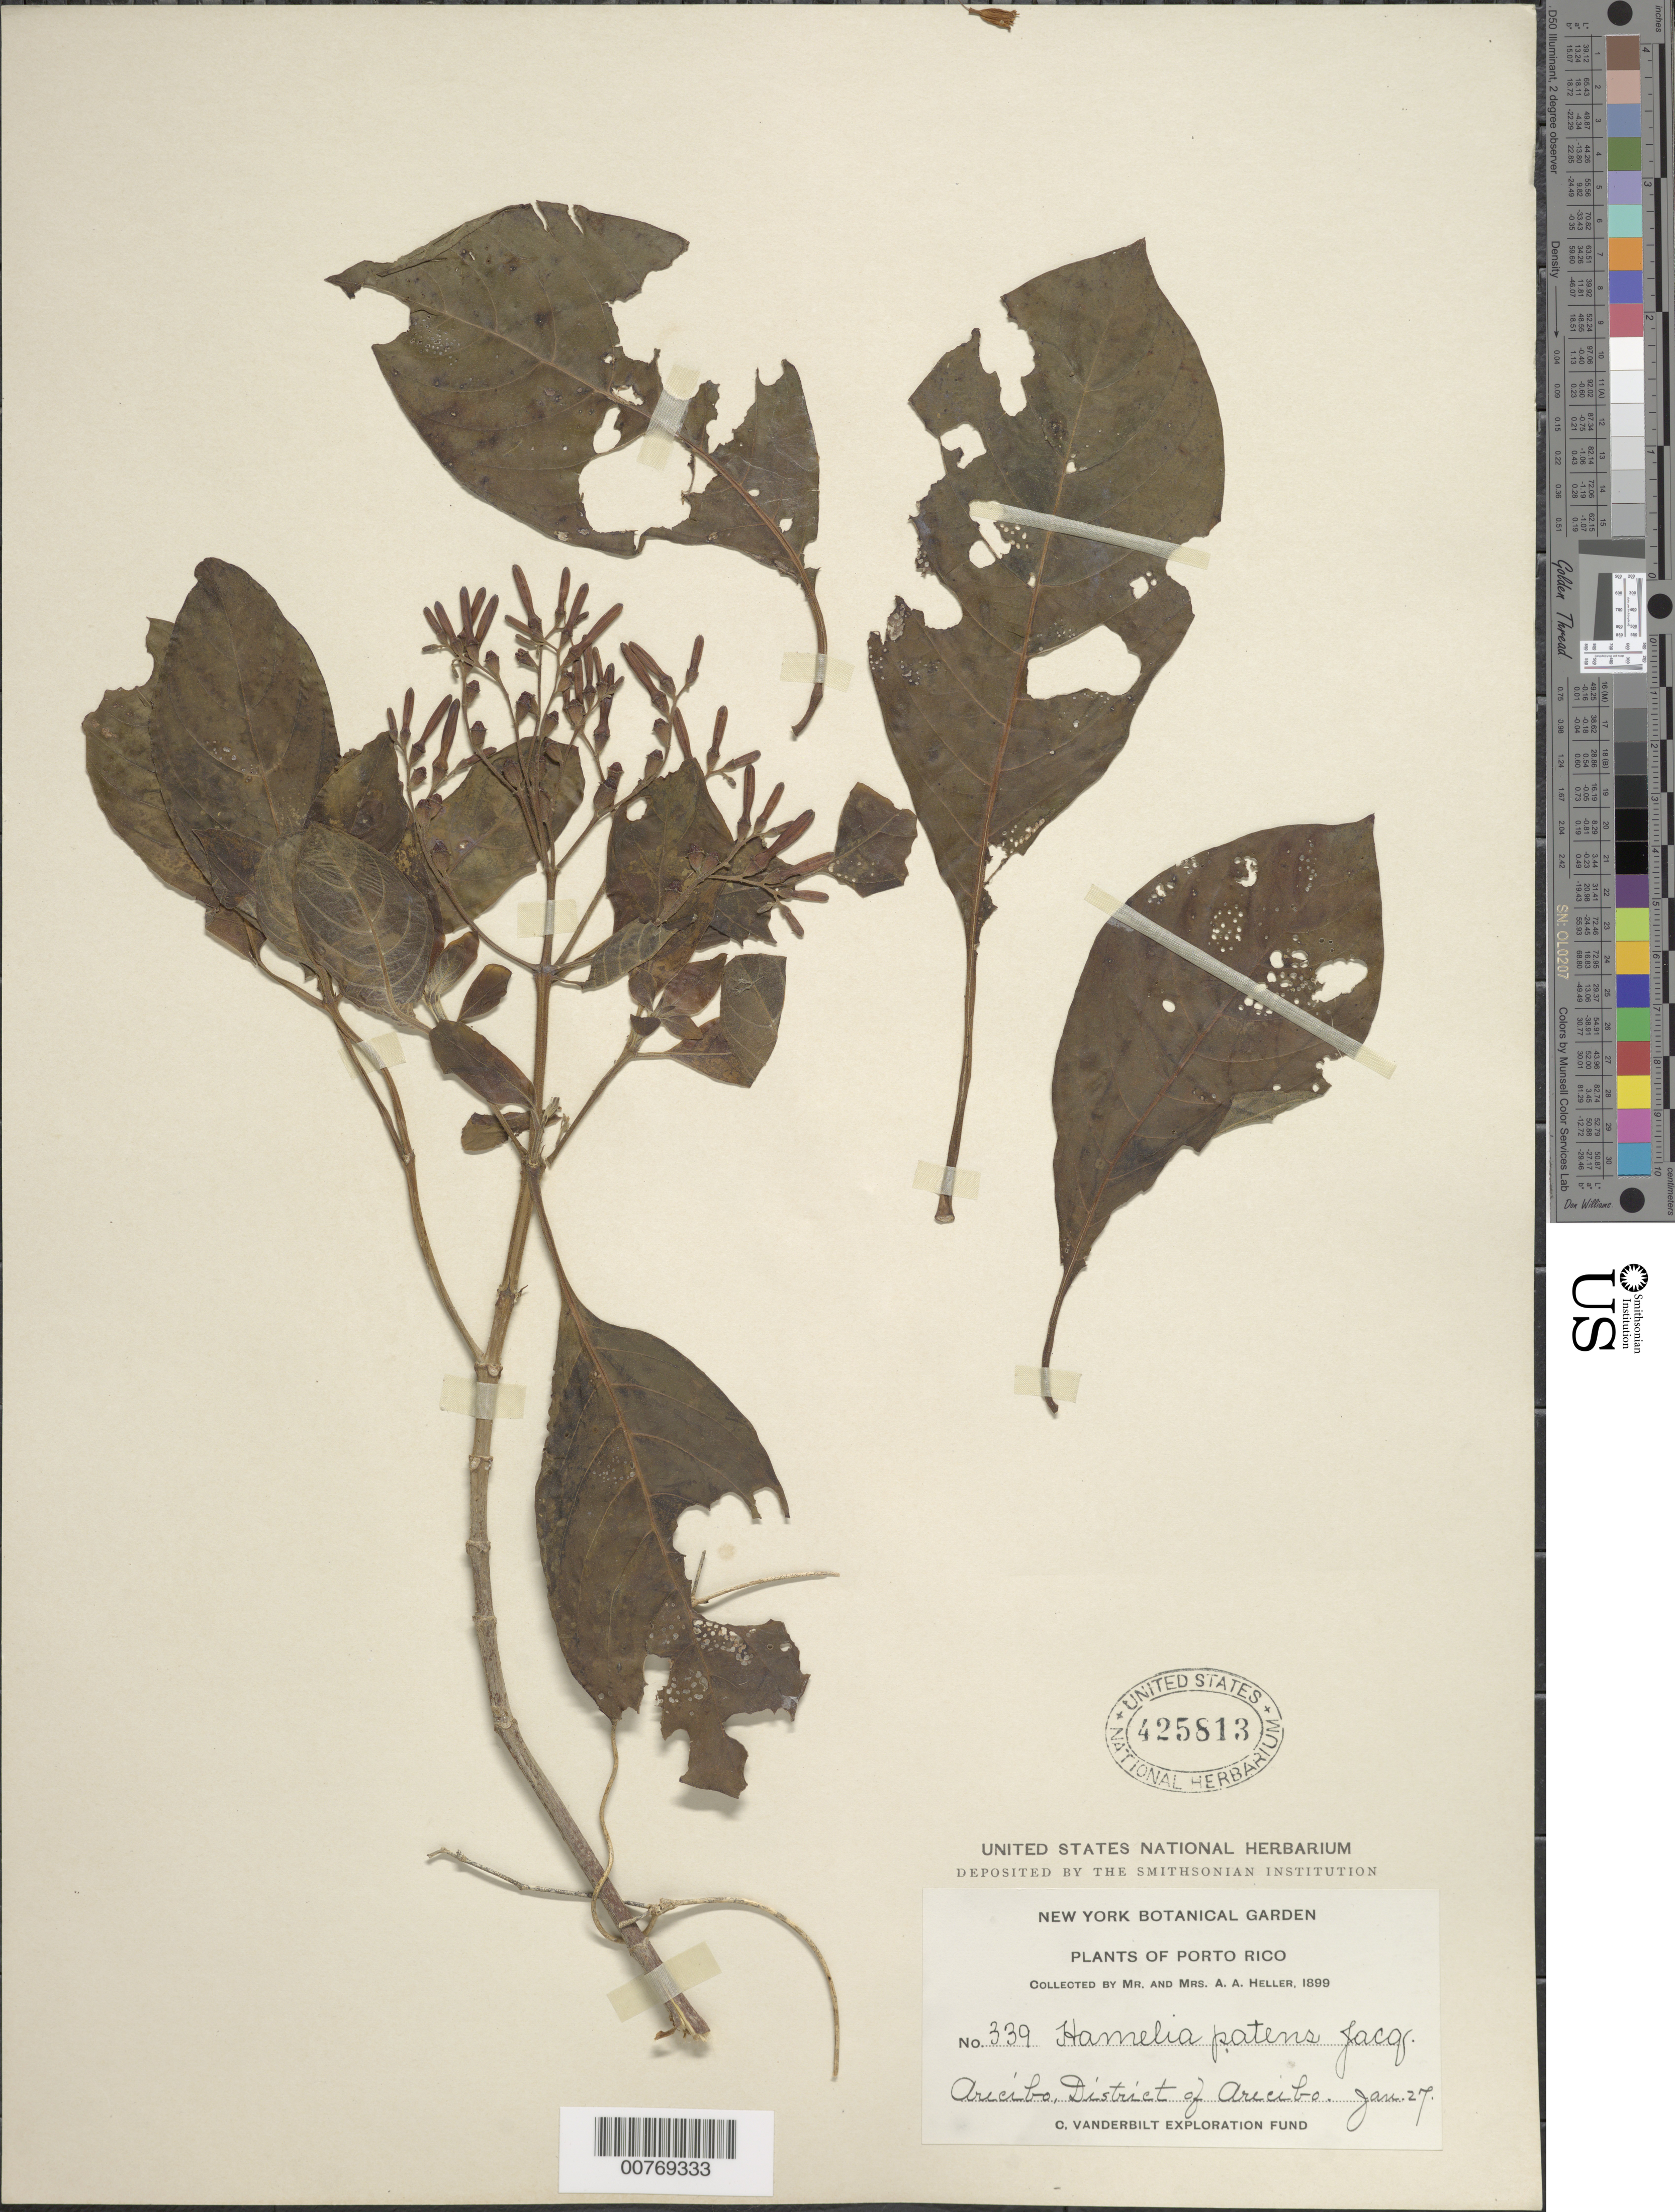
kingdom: Plantae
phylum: Tracheophyta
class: Magnoliopsida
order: Gentianales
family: Rubiaceae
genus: Hamelia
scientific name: Hamelia patens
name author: Jacq.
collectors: A. A. Heller & E. G. Heller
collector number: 339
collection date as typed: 27 Jan 1899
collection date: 1899-01-27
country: Puerto Rico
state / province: Arecibo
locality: Arecibo. District of Arecibo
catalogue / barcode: US 425813